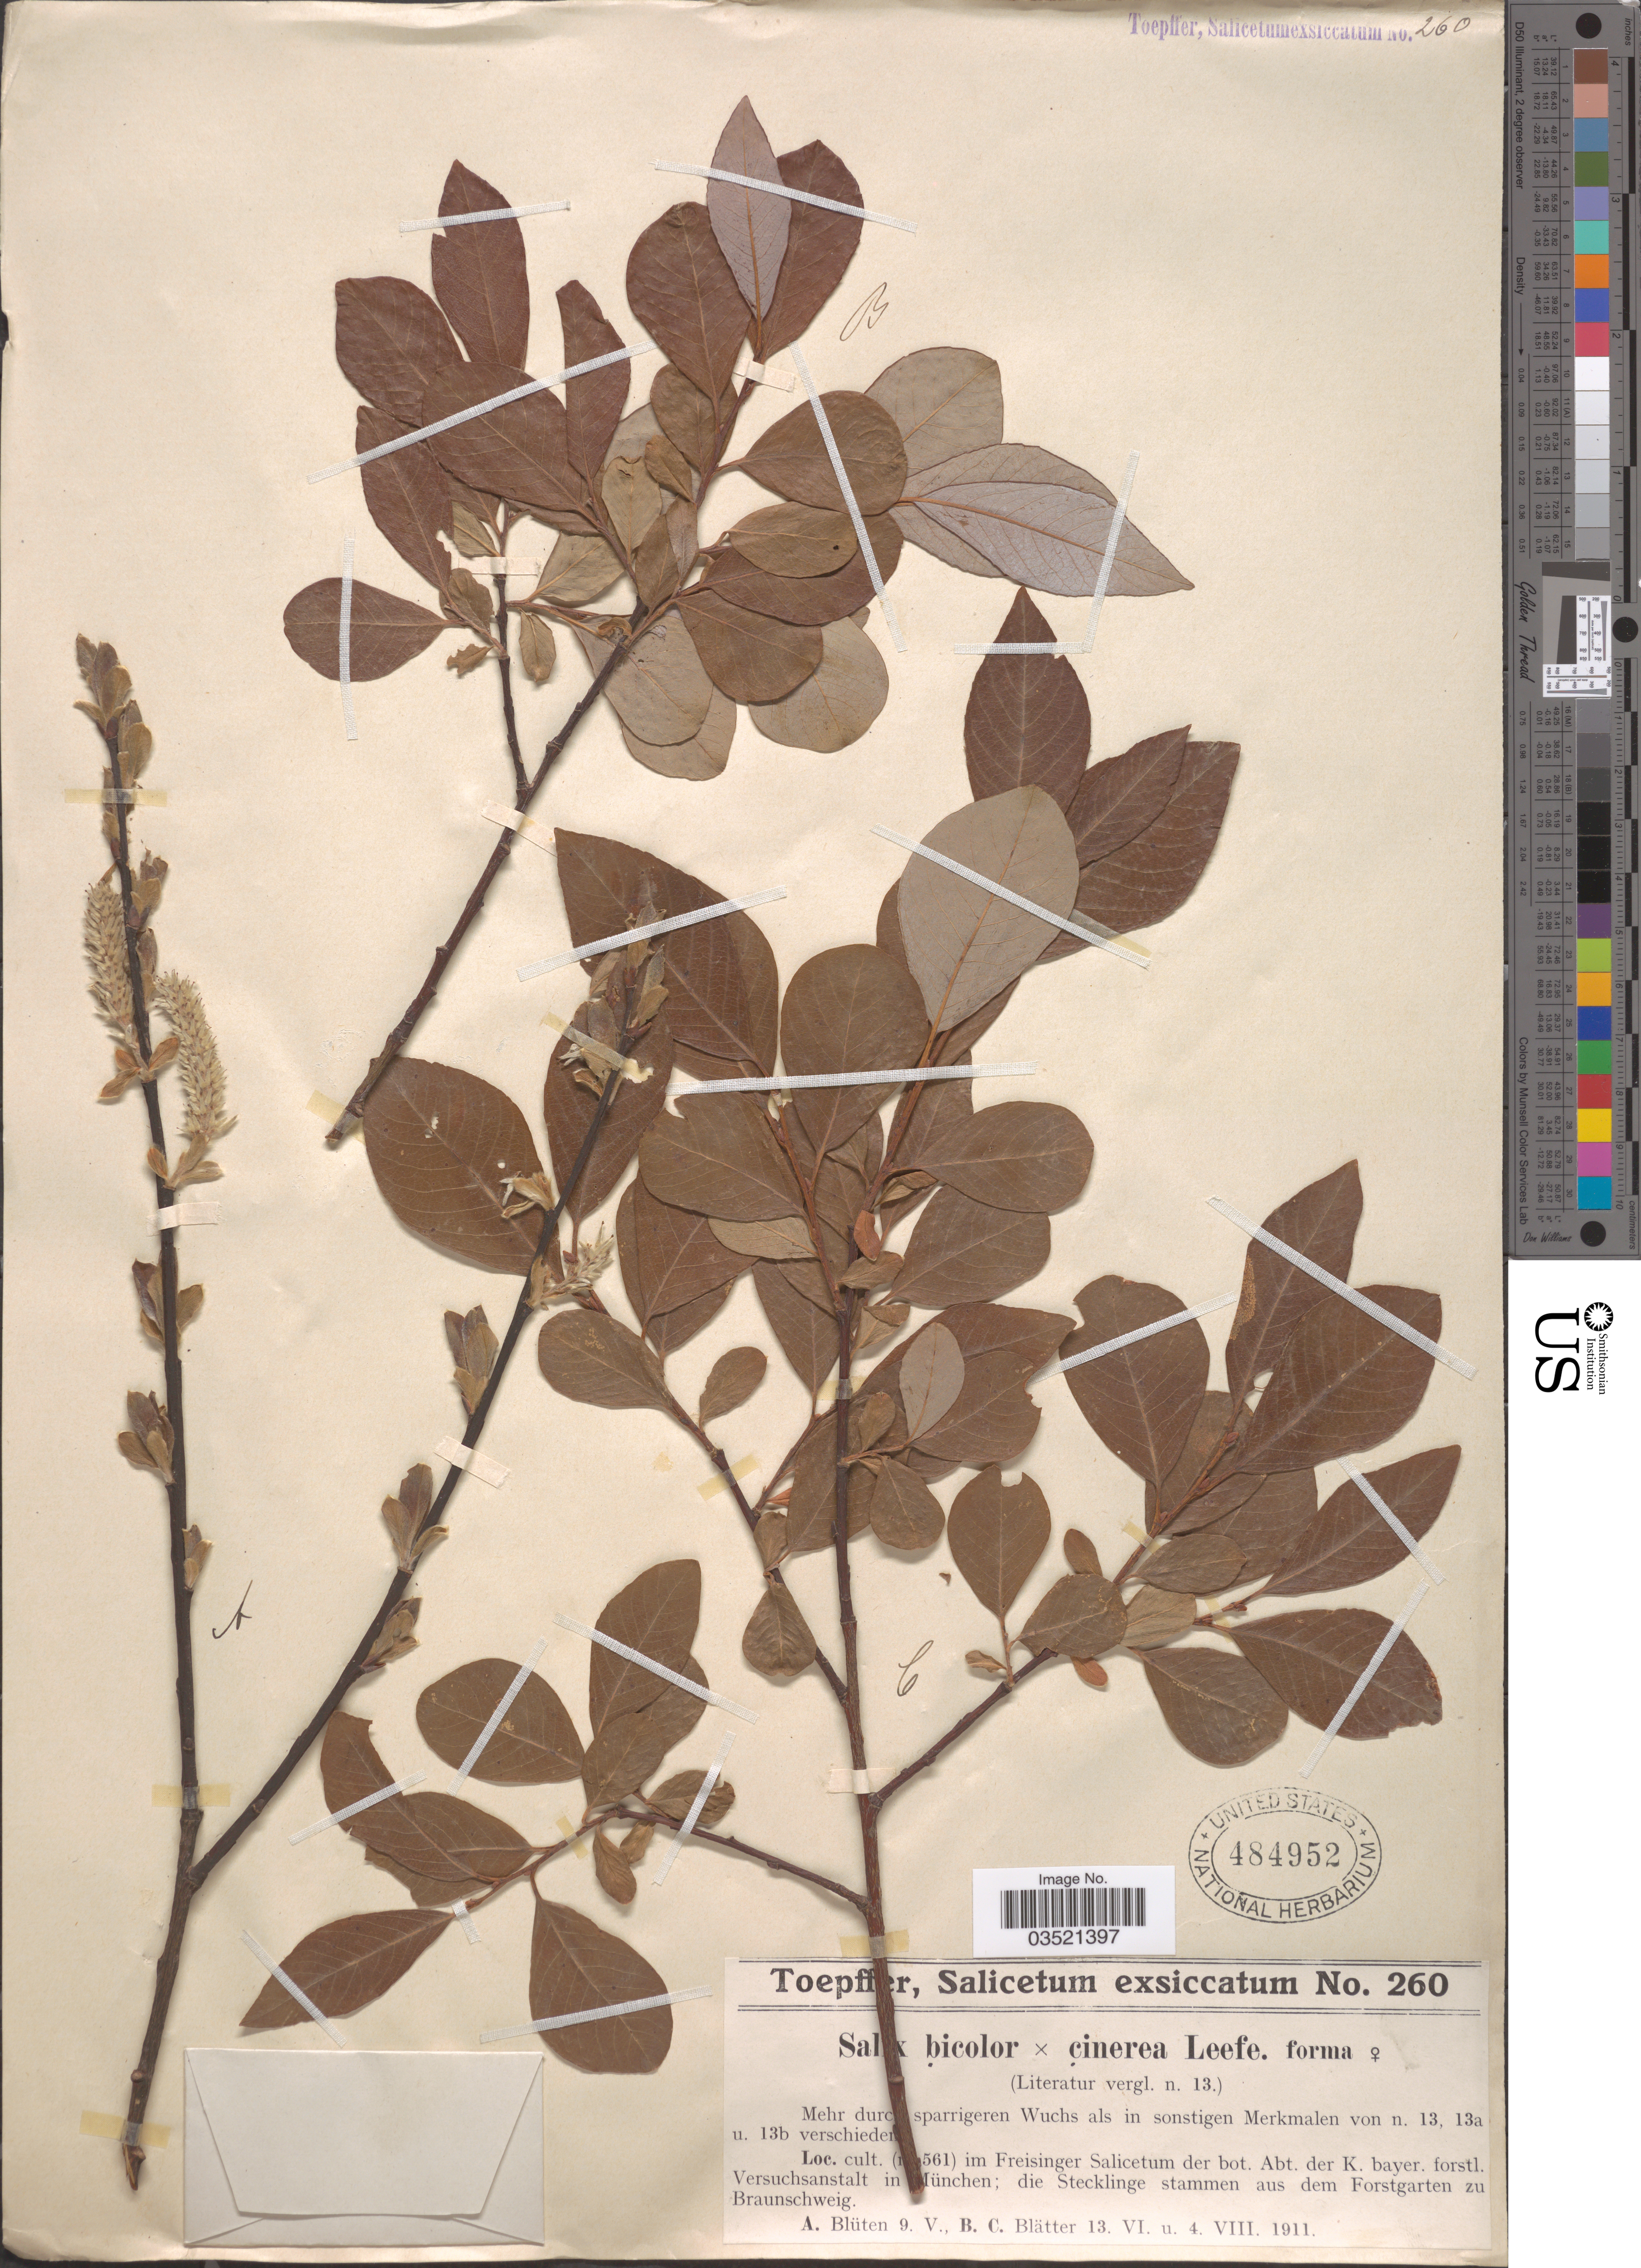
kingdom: Plantae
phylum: Tracheophyta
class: Magnoliopsida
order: Malpighiales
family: Salicaceae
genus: Salix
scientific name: Salix bicolor x S. cinerea L.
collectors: A. Toepffer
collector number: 260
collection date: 1911-05-09/1911-08-04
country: Germany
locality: Cult. (n. 561) im Freisinger Salicetum der bot. Abt. der K. bayer. forstl. Versuchsanstalt in München; die Stecklinge stammen aus dem Forstgarten zu Braunschweig.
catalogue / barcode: US 484952